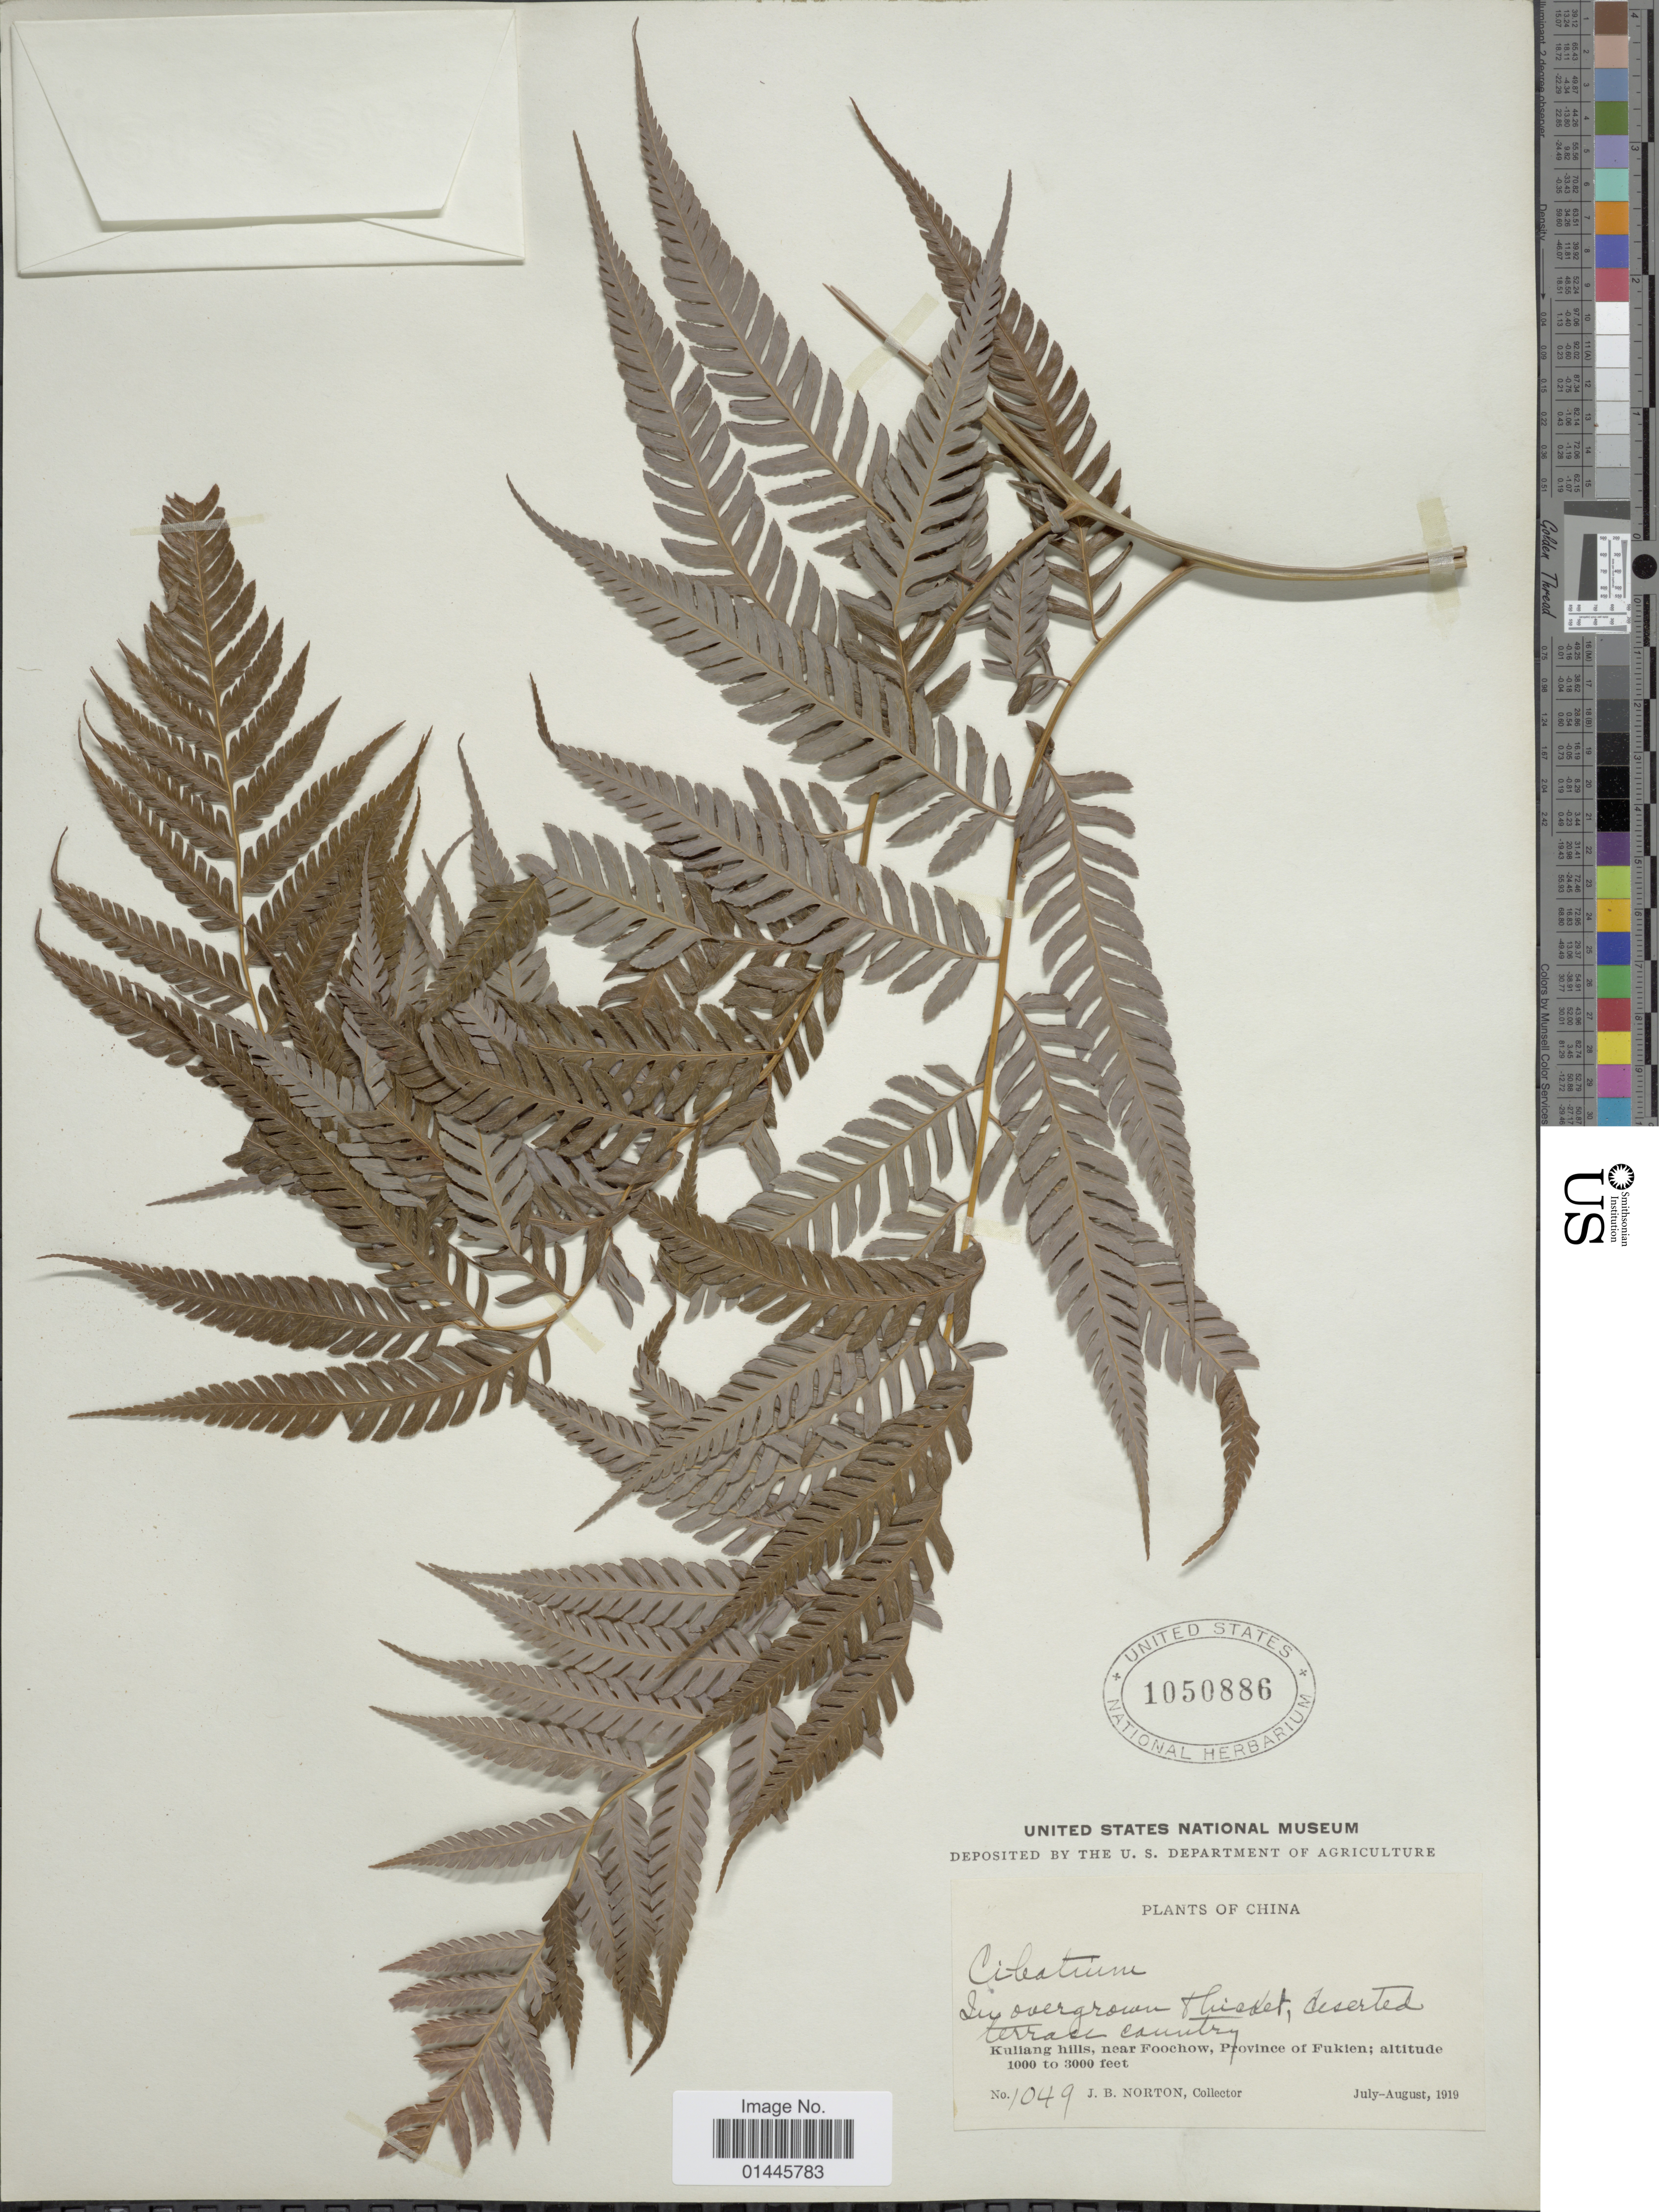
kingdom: Plantae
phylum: Tracheophyta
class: Polypodiopsida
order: Cyatheales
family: Cibotiaceae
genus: Cibotium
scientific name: Cibotium barometz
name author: (L.) J. Sm.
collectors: J. B. Norton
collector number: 1049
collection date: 1919-07/1919-08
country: China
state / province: Fujian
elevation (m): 305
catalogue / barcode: US 1050886